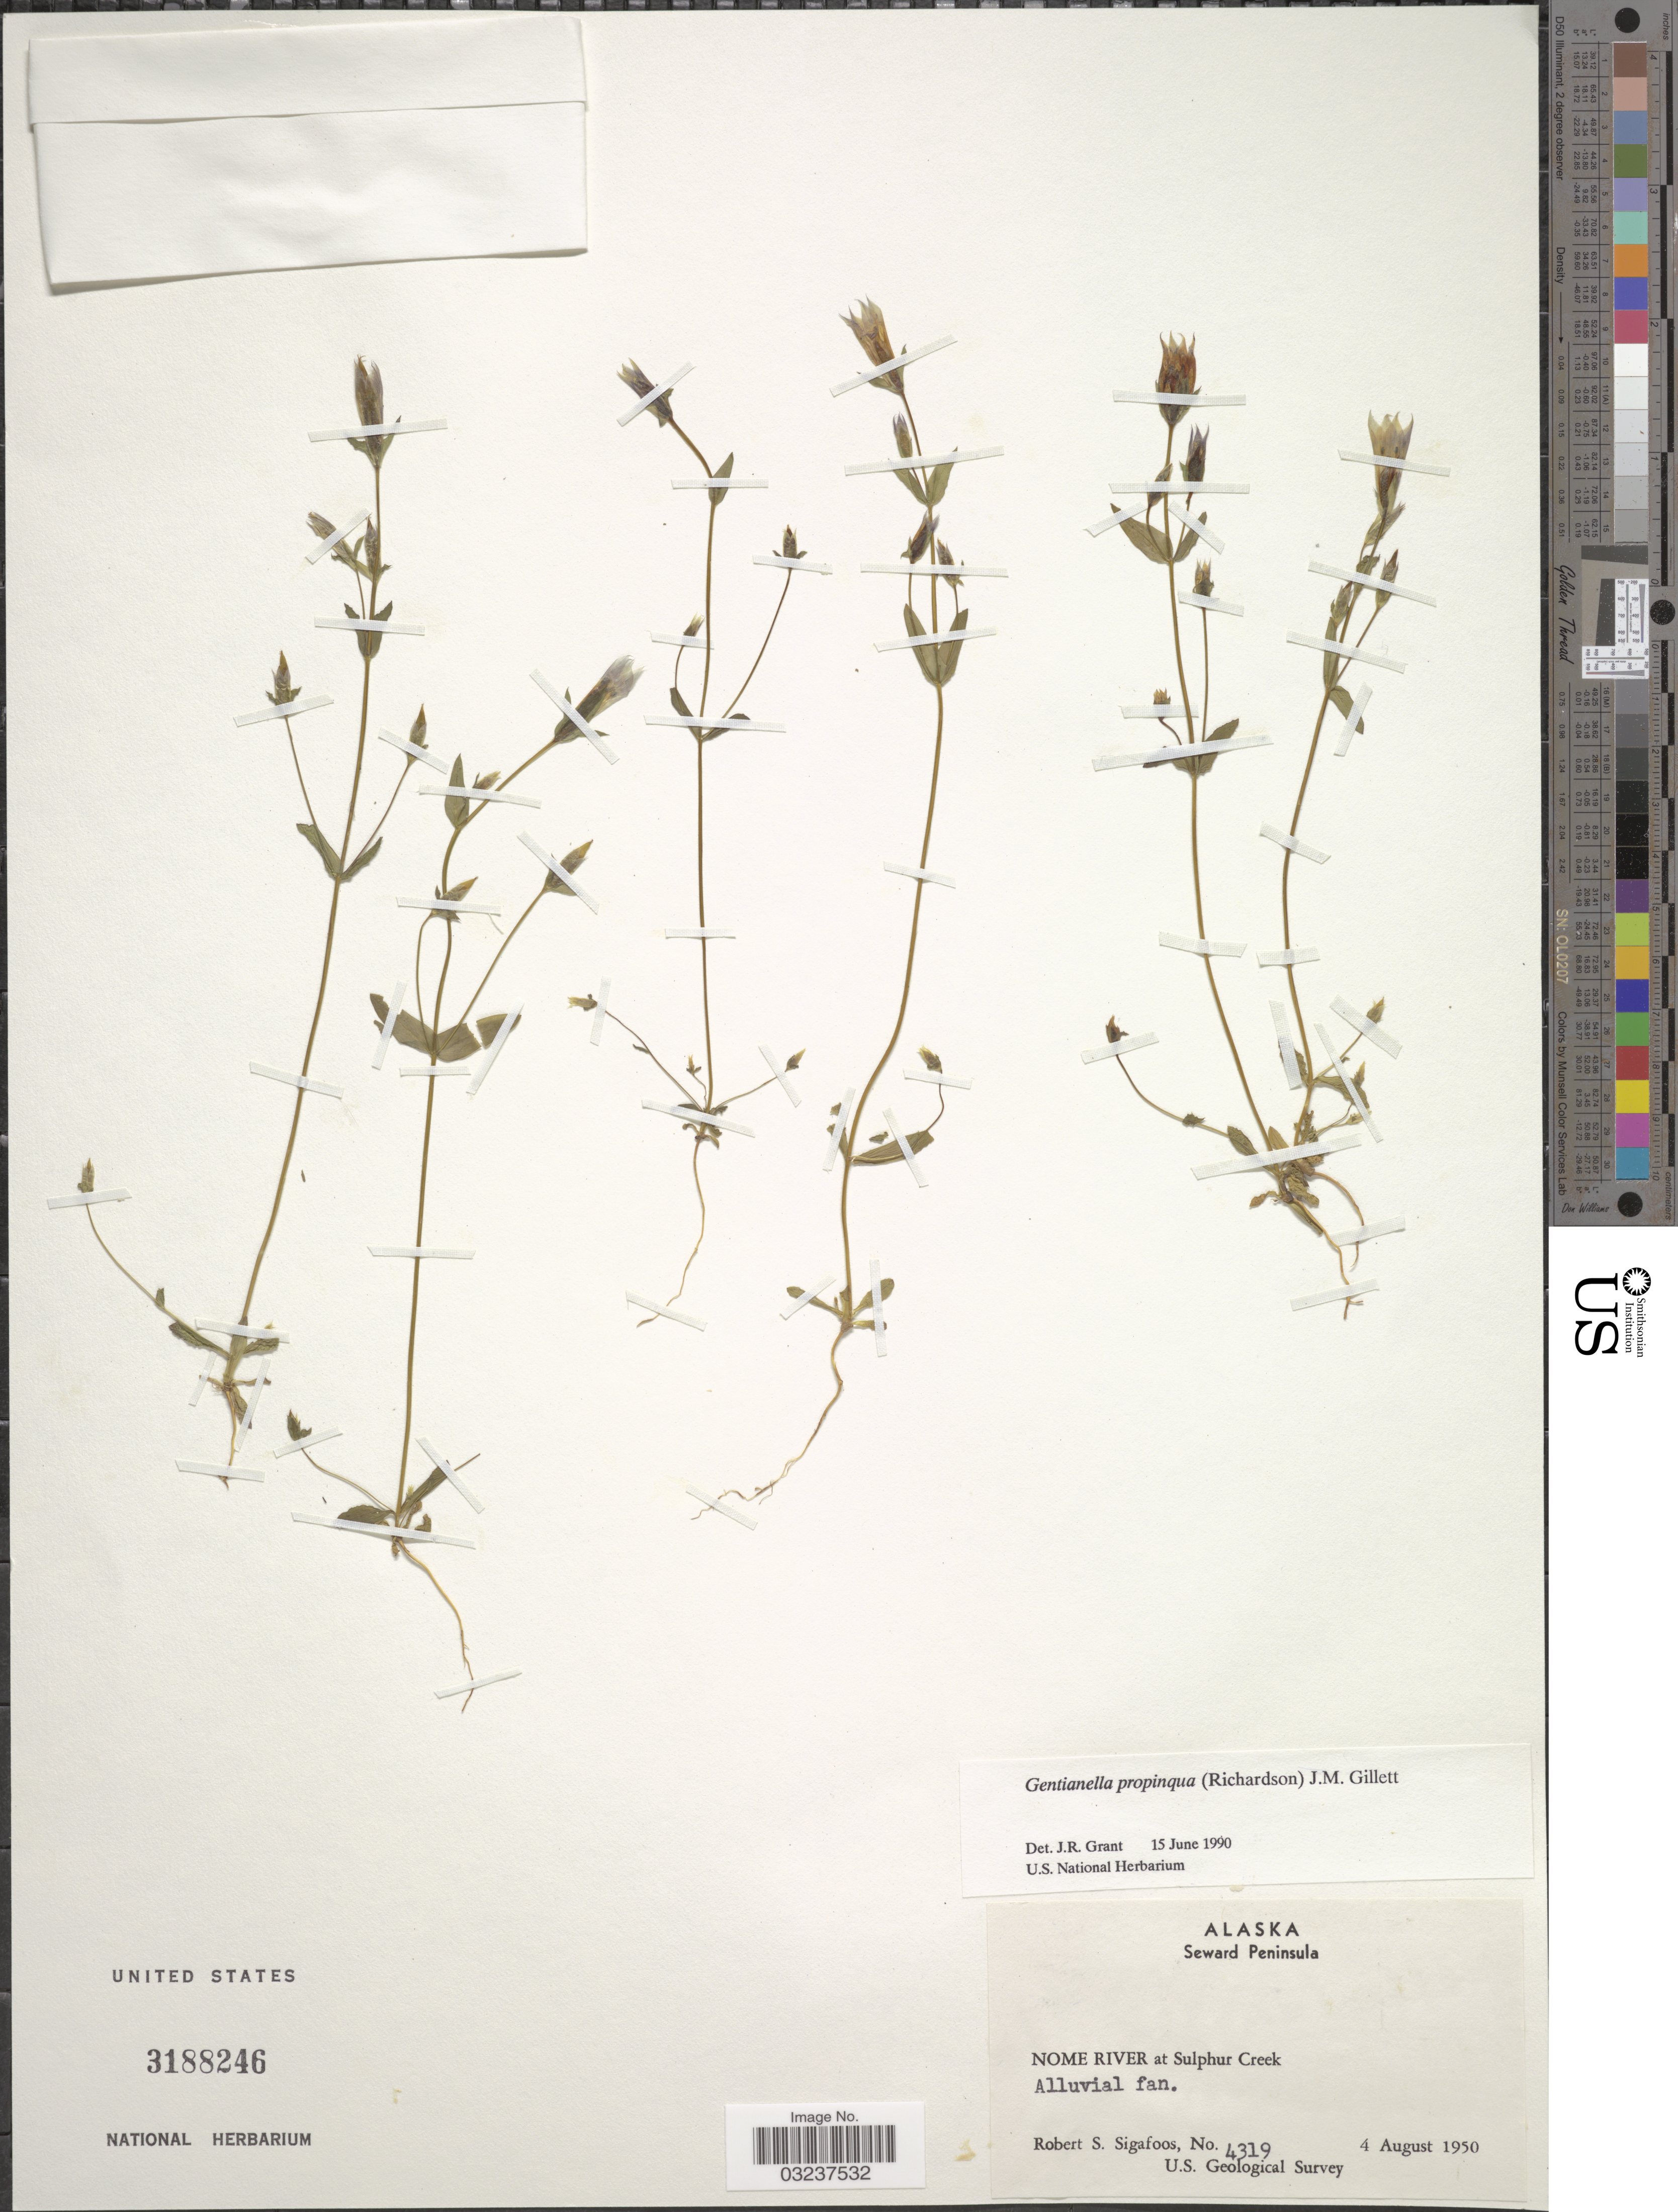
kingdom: Plantae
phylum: Tracheophyta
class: Magnoliopsida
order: Gentianales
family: Gentianaceae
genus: Gentianella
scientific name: Gentianella propinqua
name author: (Richardson) J.M. Gillett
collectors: R. Sigafoos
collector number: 4319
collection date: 1950-08-04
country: United States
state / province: Alaska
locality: Seward Peninsula. Nome River at Sulphur Creek, Alluvial fan.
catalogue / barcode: US 3188246